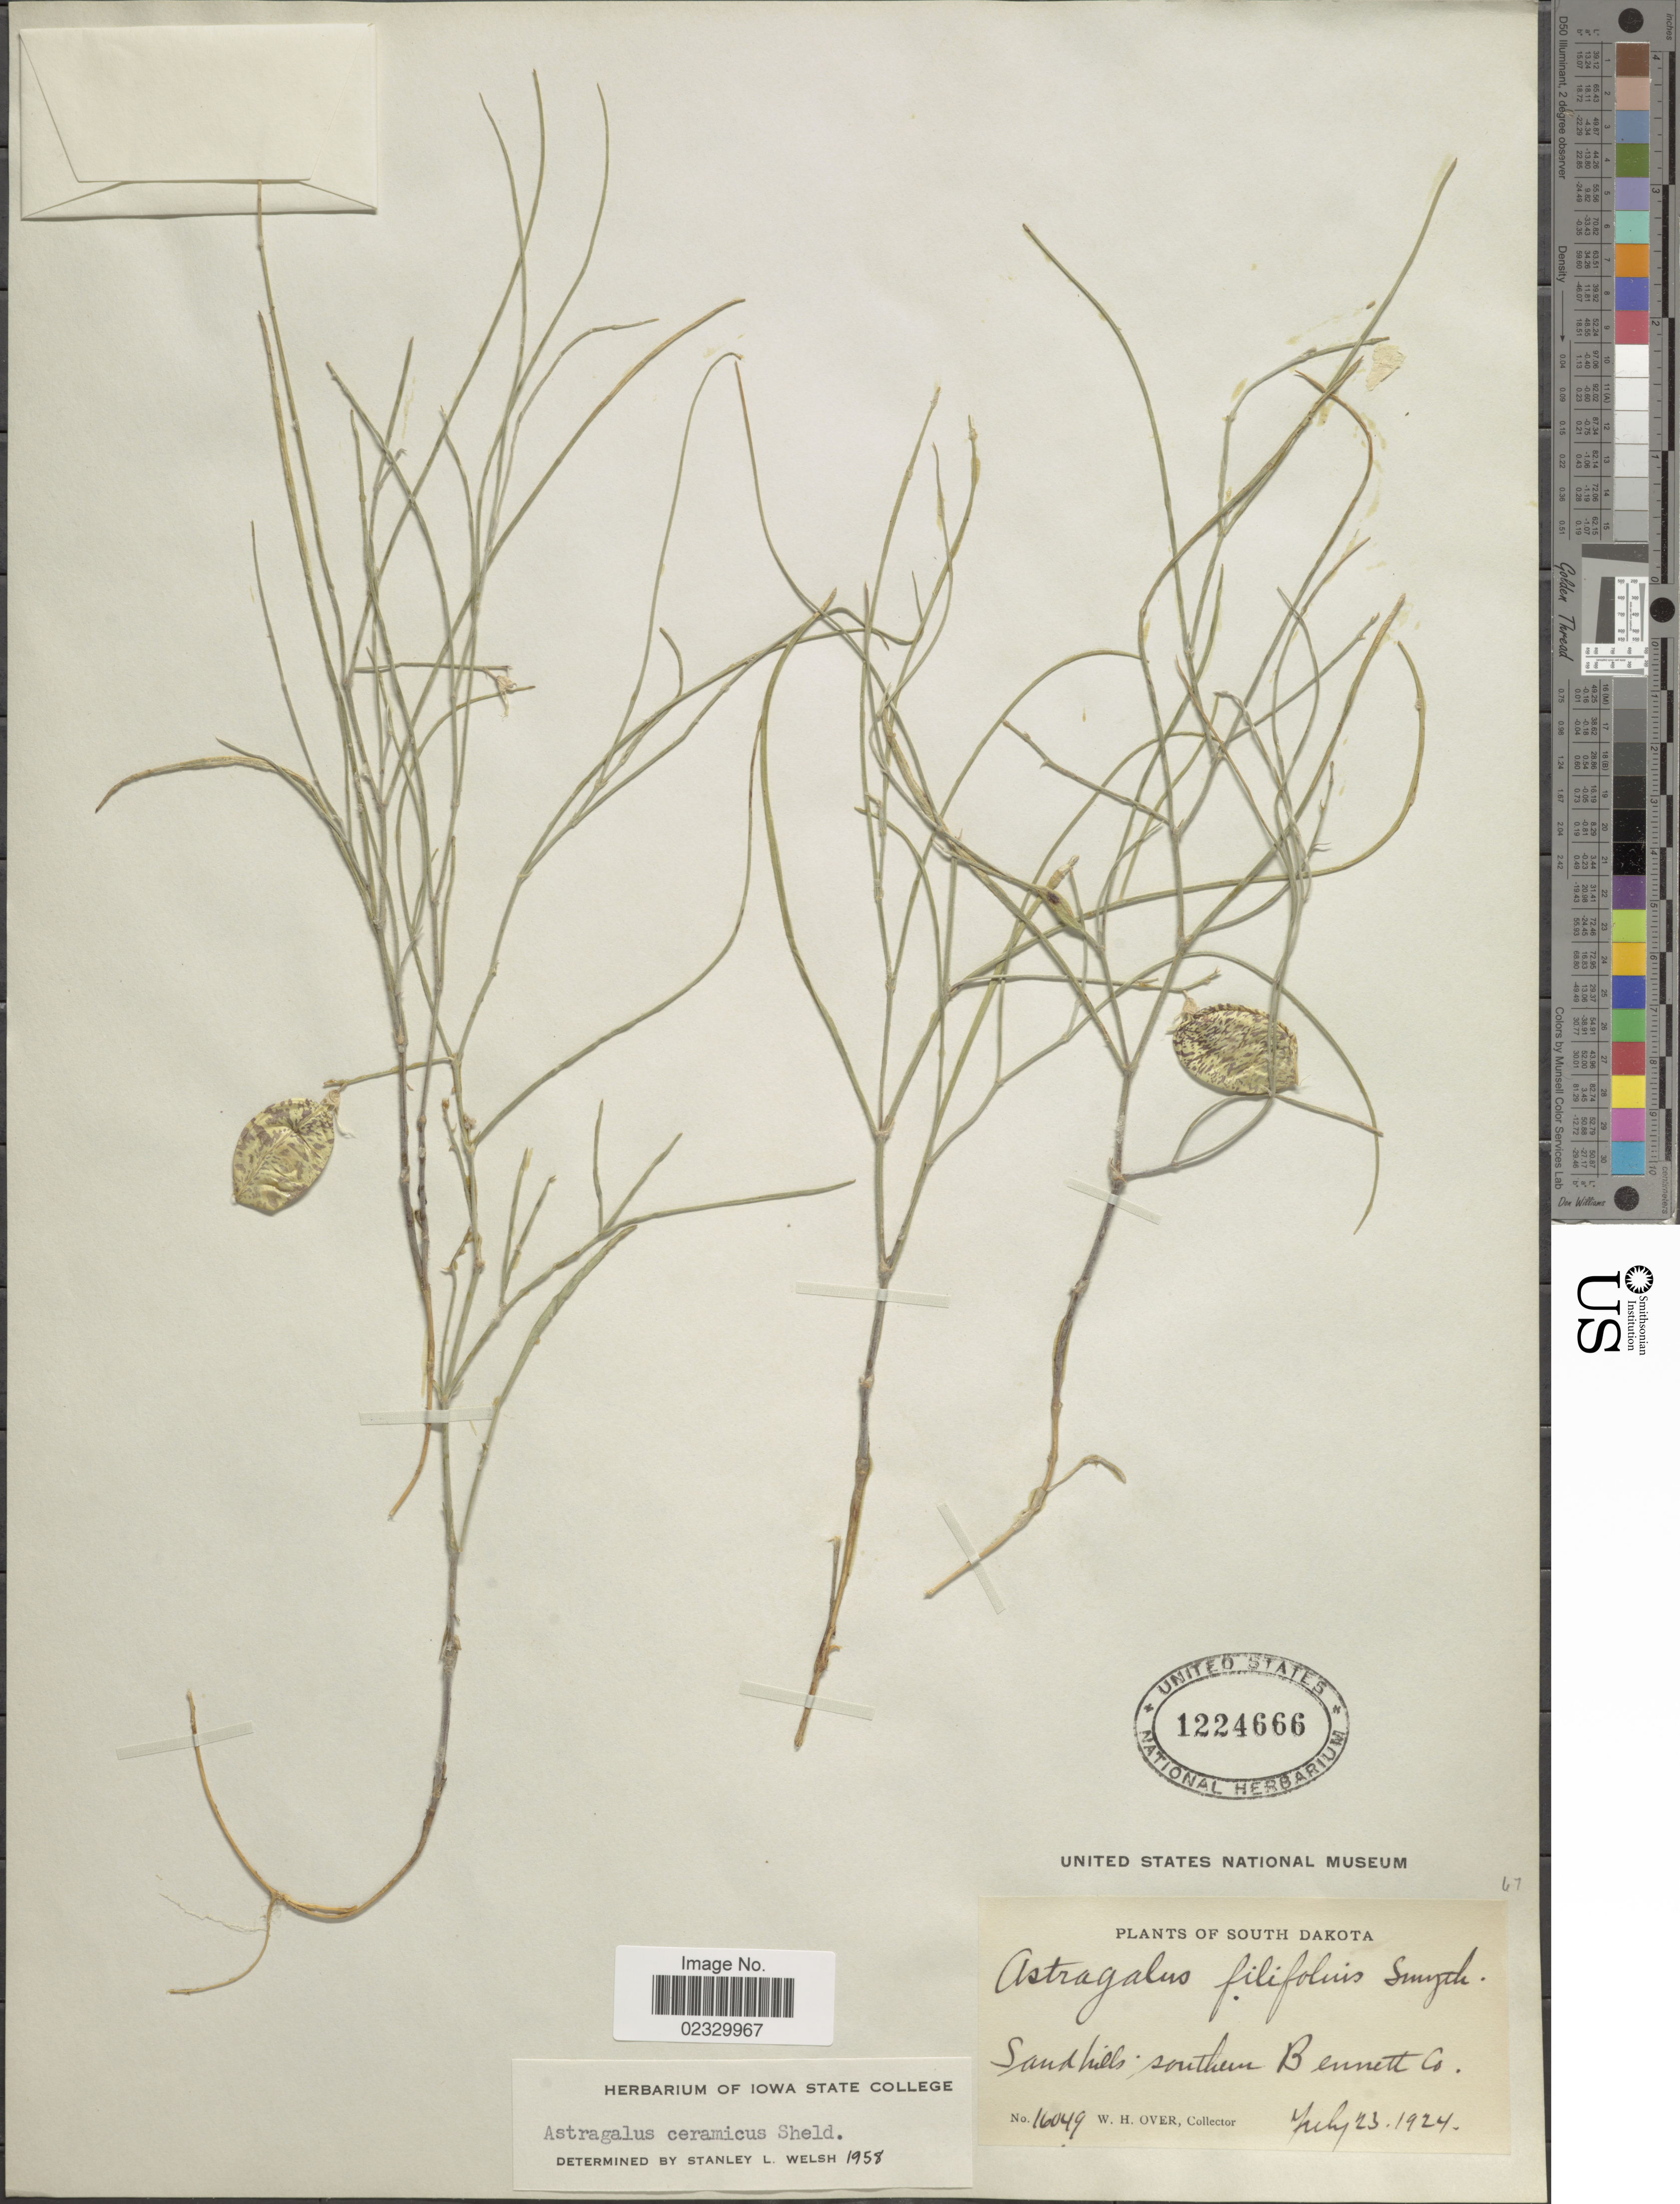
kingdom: Plantae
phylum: Tracheophyta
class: Magnoliopsida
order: Fabales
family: Fabaceae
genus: Astragalus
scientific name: Astragalus ceramicus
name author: E. Sheld.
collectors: W. Over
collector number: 16049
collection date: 1924-07-23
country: United States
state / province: South Dakota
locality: Sandhills southern Bennett Co.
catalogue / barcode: US 1224666